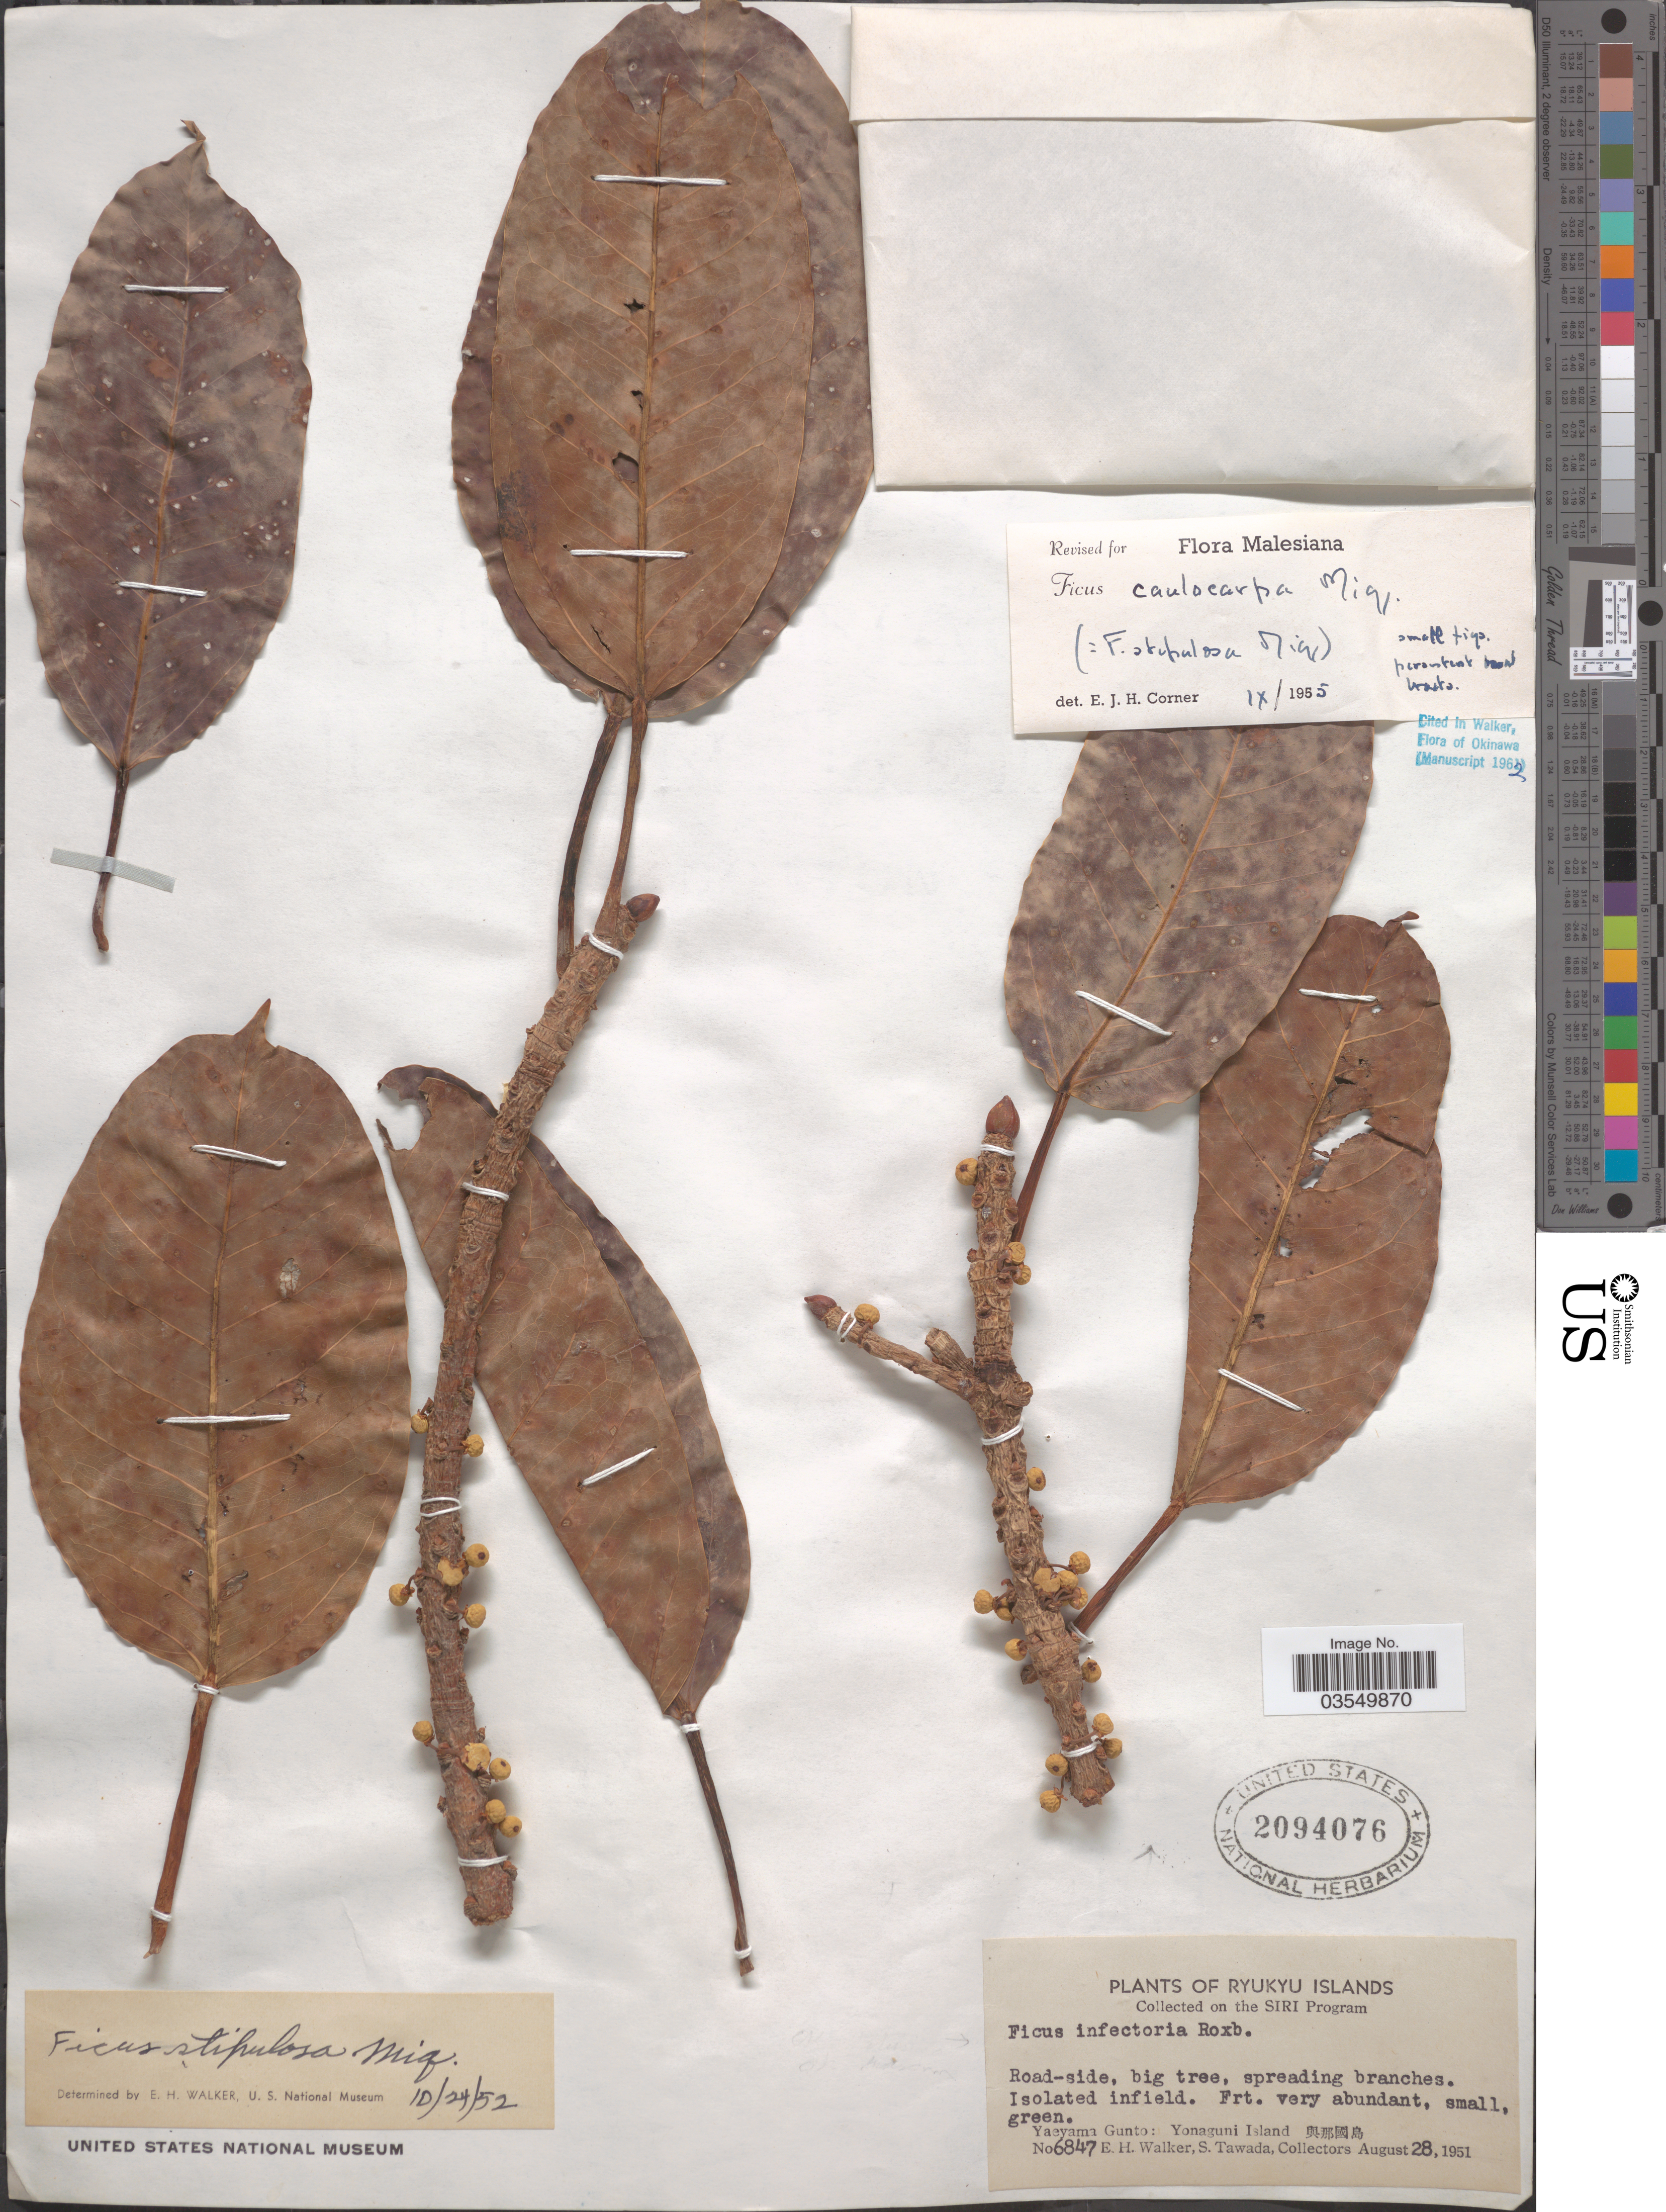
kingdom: Plantae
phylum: Tracheophyta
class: Magnoliopsida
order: Rosales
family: Moraceae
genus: Ficus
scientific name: Ficus caulocarpa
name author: (Miq.) Miq.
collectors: E. H. Walker & S. Tawada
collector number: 6847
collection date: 1951-08-28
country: Japan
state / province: Okinawa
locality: Ryukyu Islands. Yaeyama Gunto: Yonaguni Island X.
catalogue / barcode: US 2094076